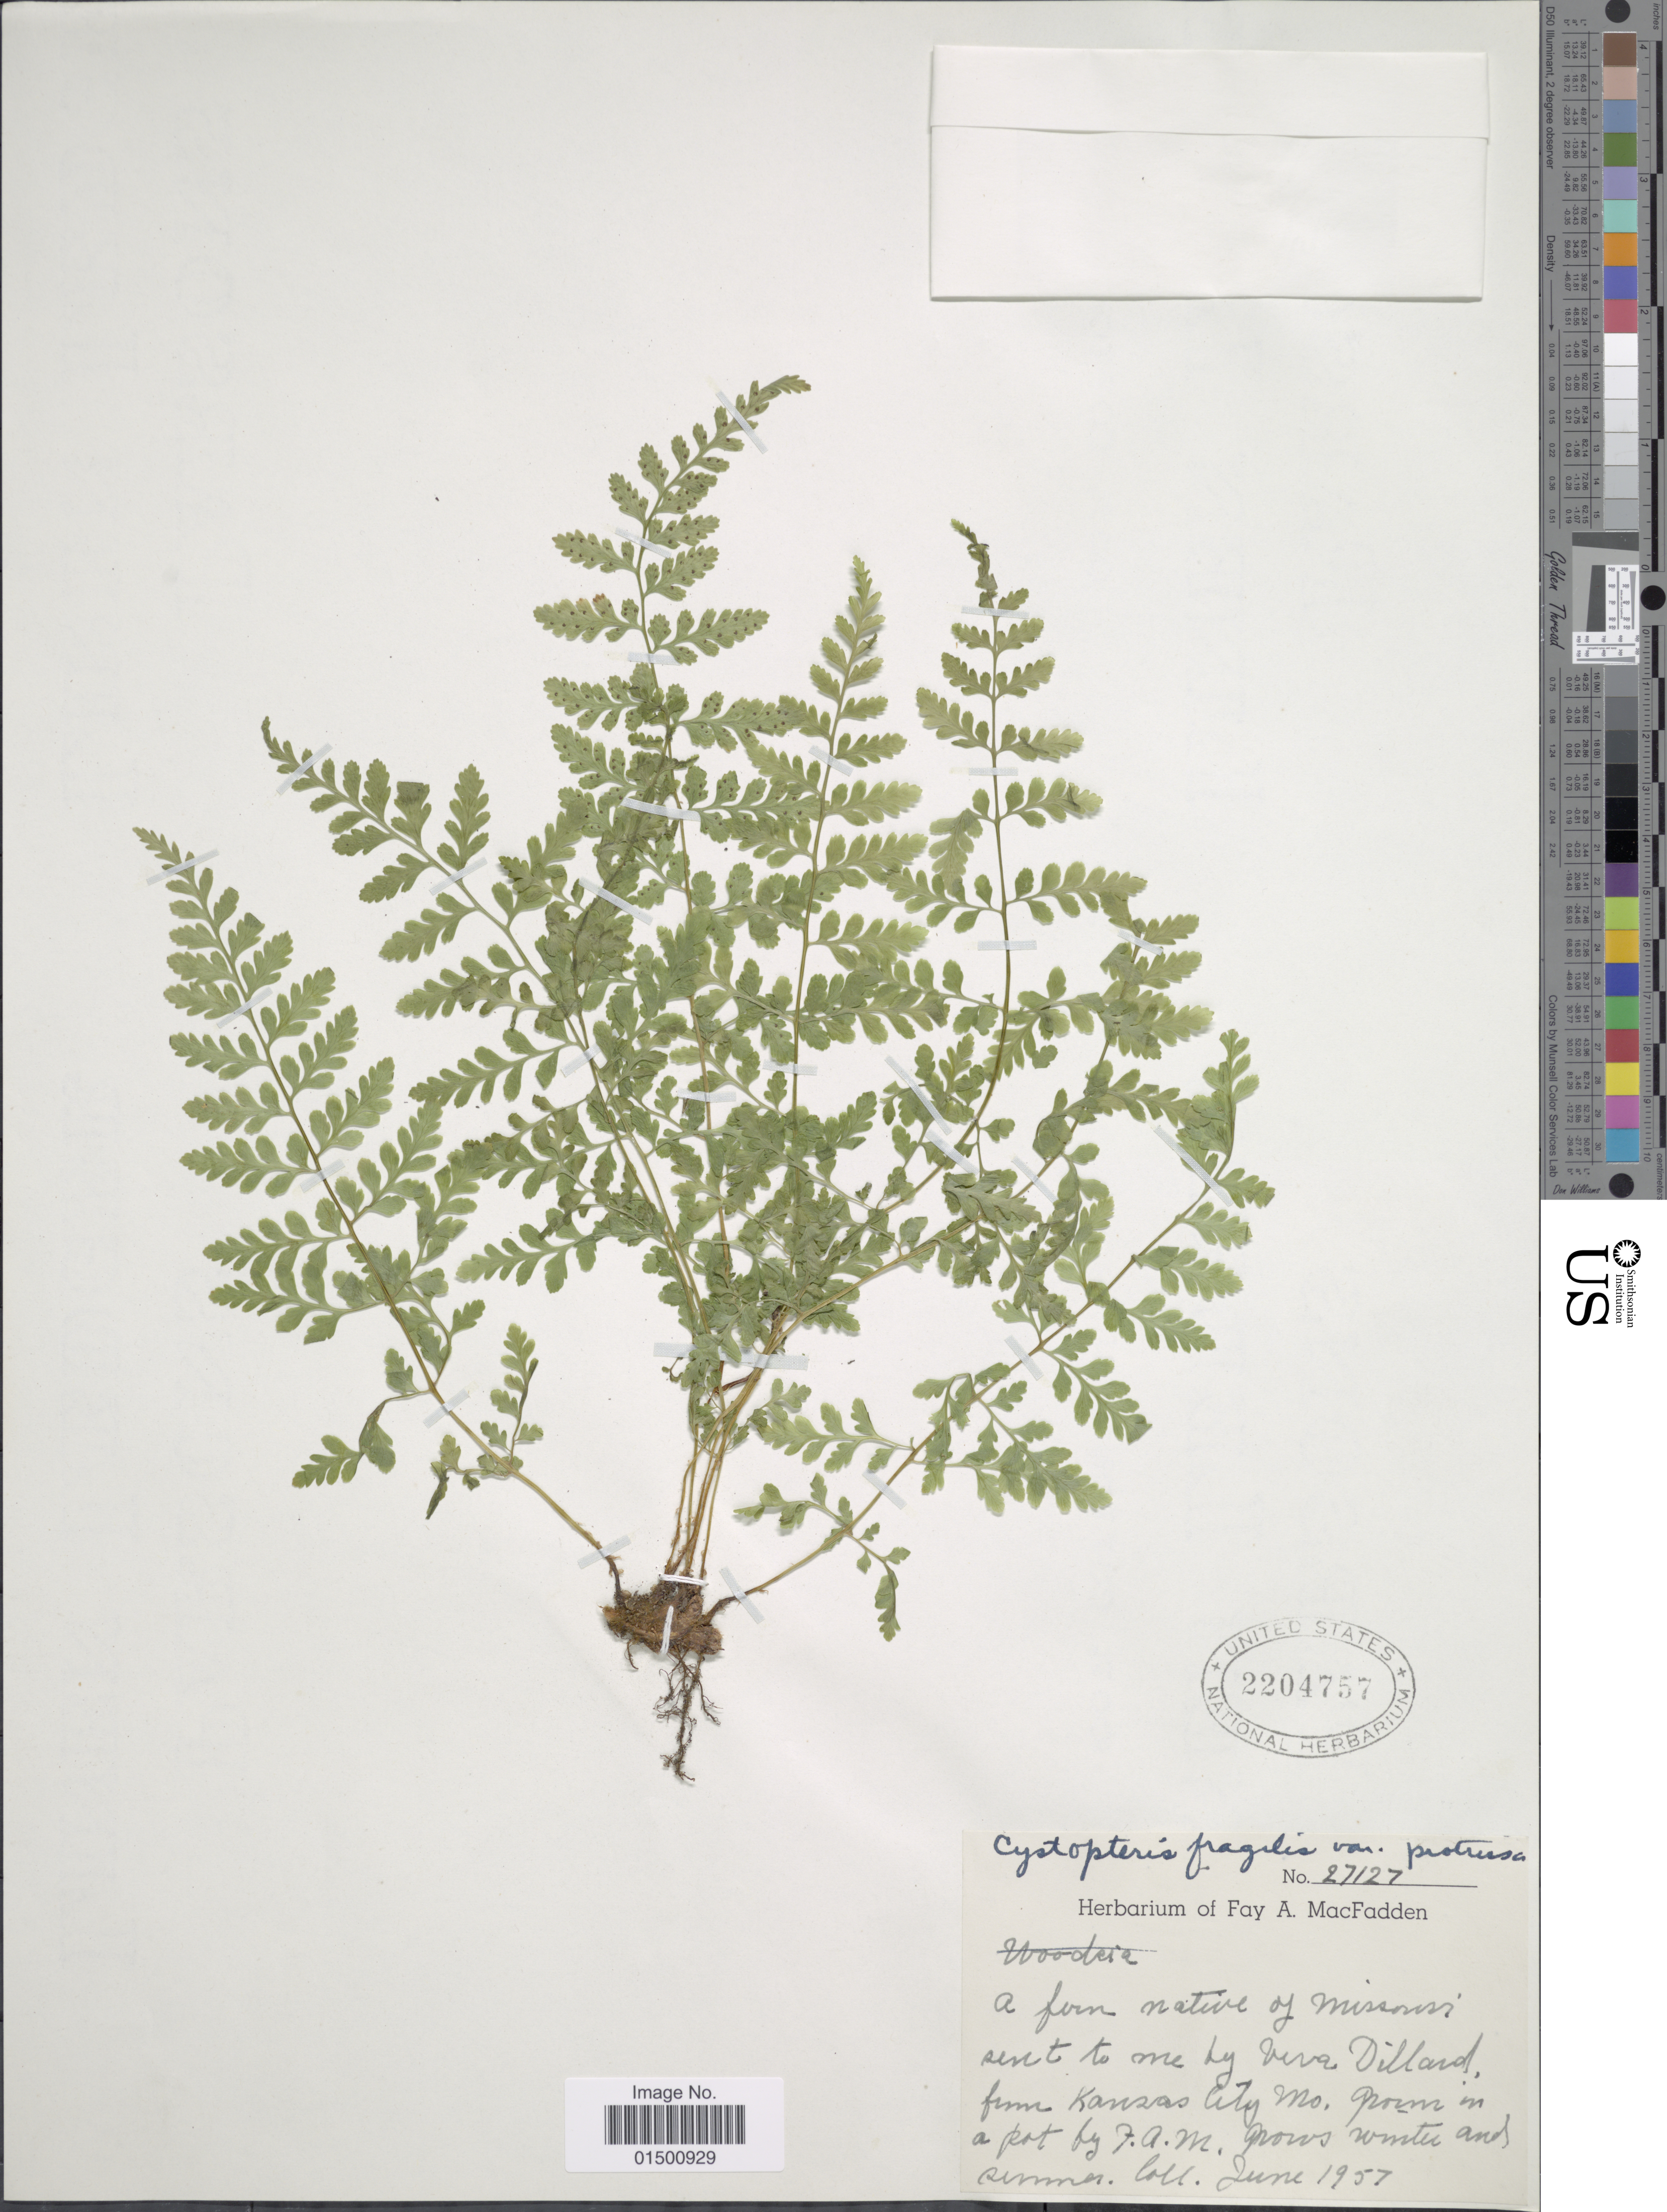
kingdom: Plantae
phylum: Tracheophyta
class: Polypodiopsida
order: Polypodiales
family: Cystopteridaceae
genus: Cystopteris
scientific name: Cystopteris fragilis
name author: (L.) Bernh.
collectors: ex herb. Fay A. MacFadden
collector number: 27127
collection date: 1957-06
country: United States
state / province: Missouri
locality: Kansas City in pot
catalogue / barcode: US 2204757